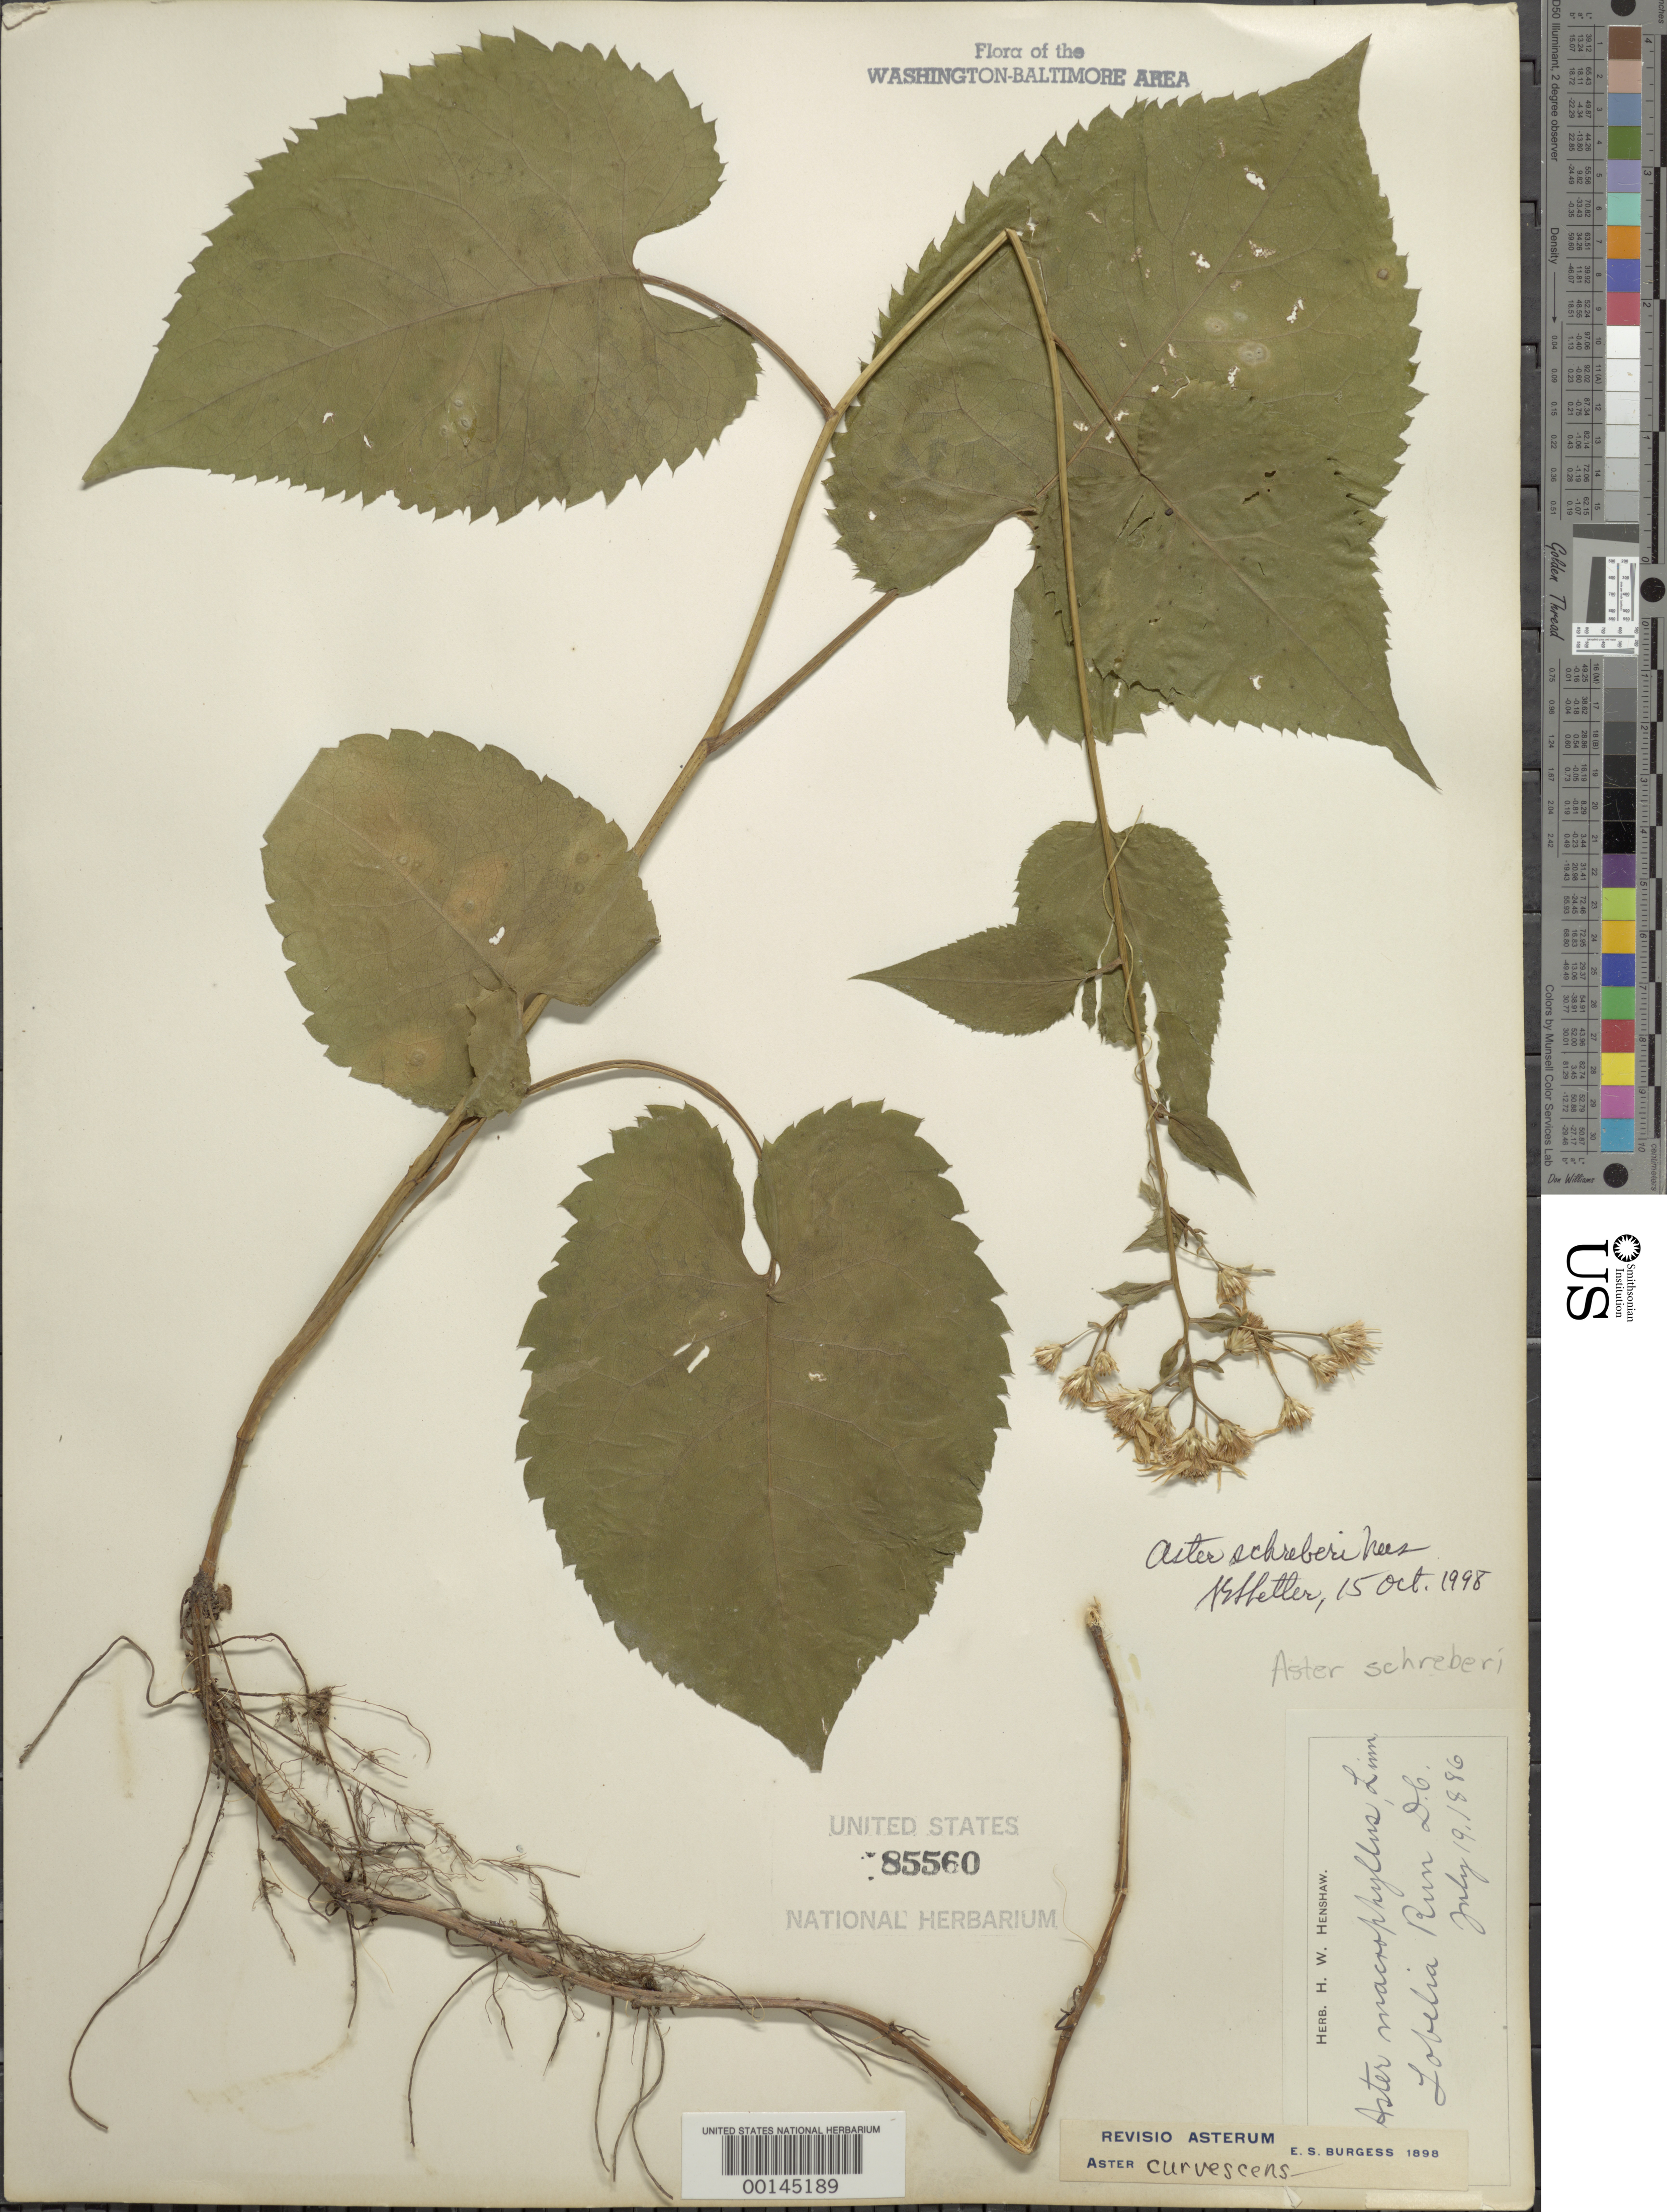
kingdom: Plantae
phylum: Tracheophyta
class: Magnoliopsida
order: Asterales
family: Asteraceae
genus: Eurybia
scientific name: Eurybia schreberi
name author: (Nees) Nees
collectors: H. Henshaw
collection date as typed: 19 Jul 1886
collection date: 1886-07-19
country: United States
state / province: District of Columbia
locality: Lobelia Run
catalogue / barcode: US 85560